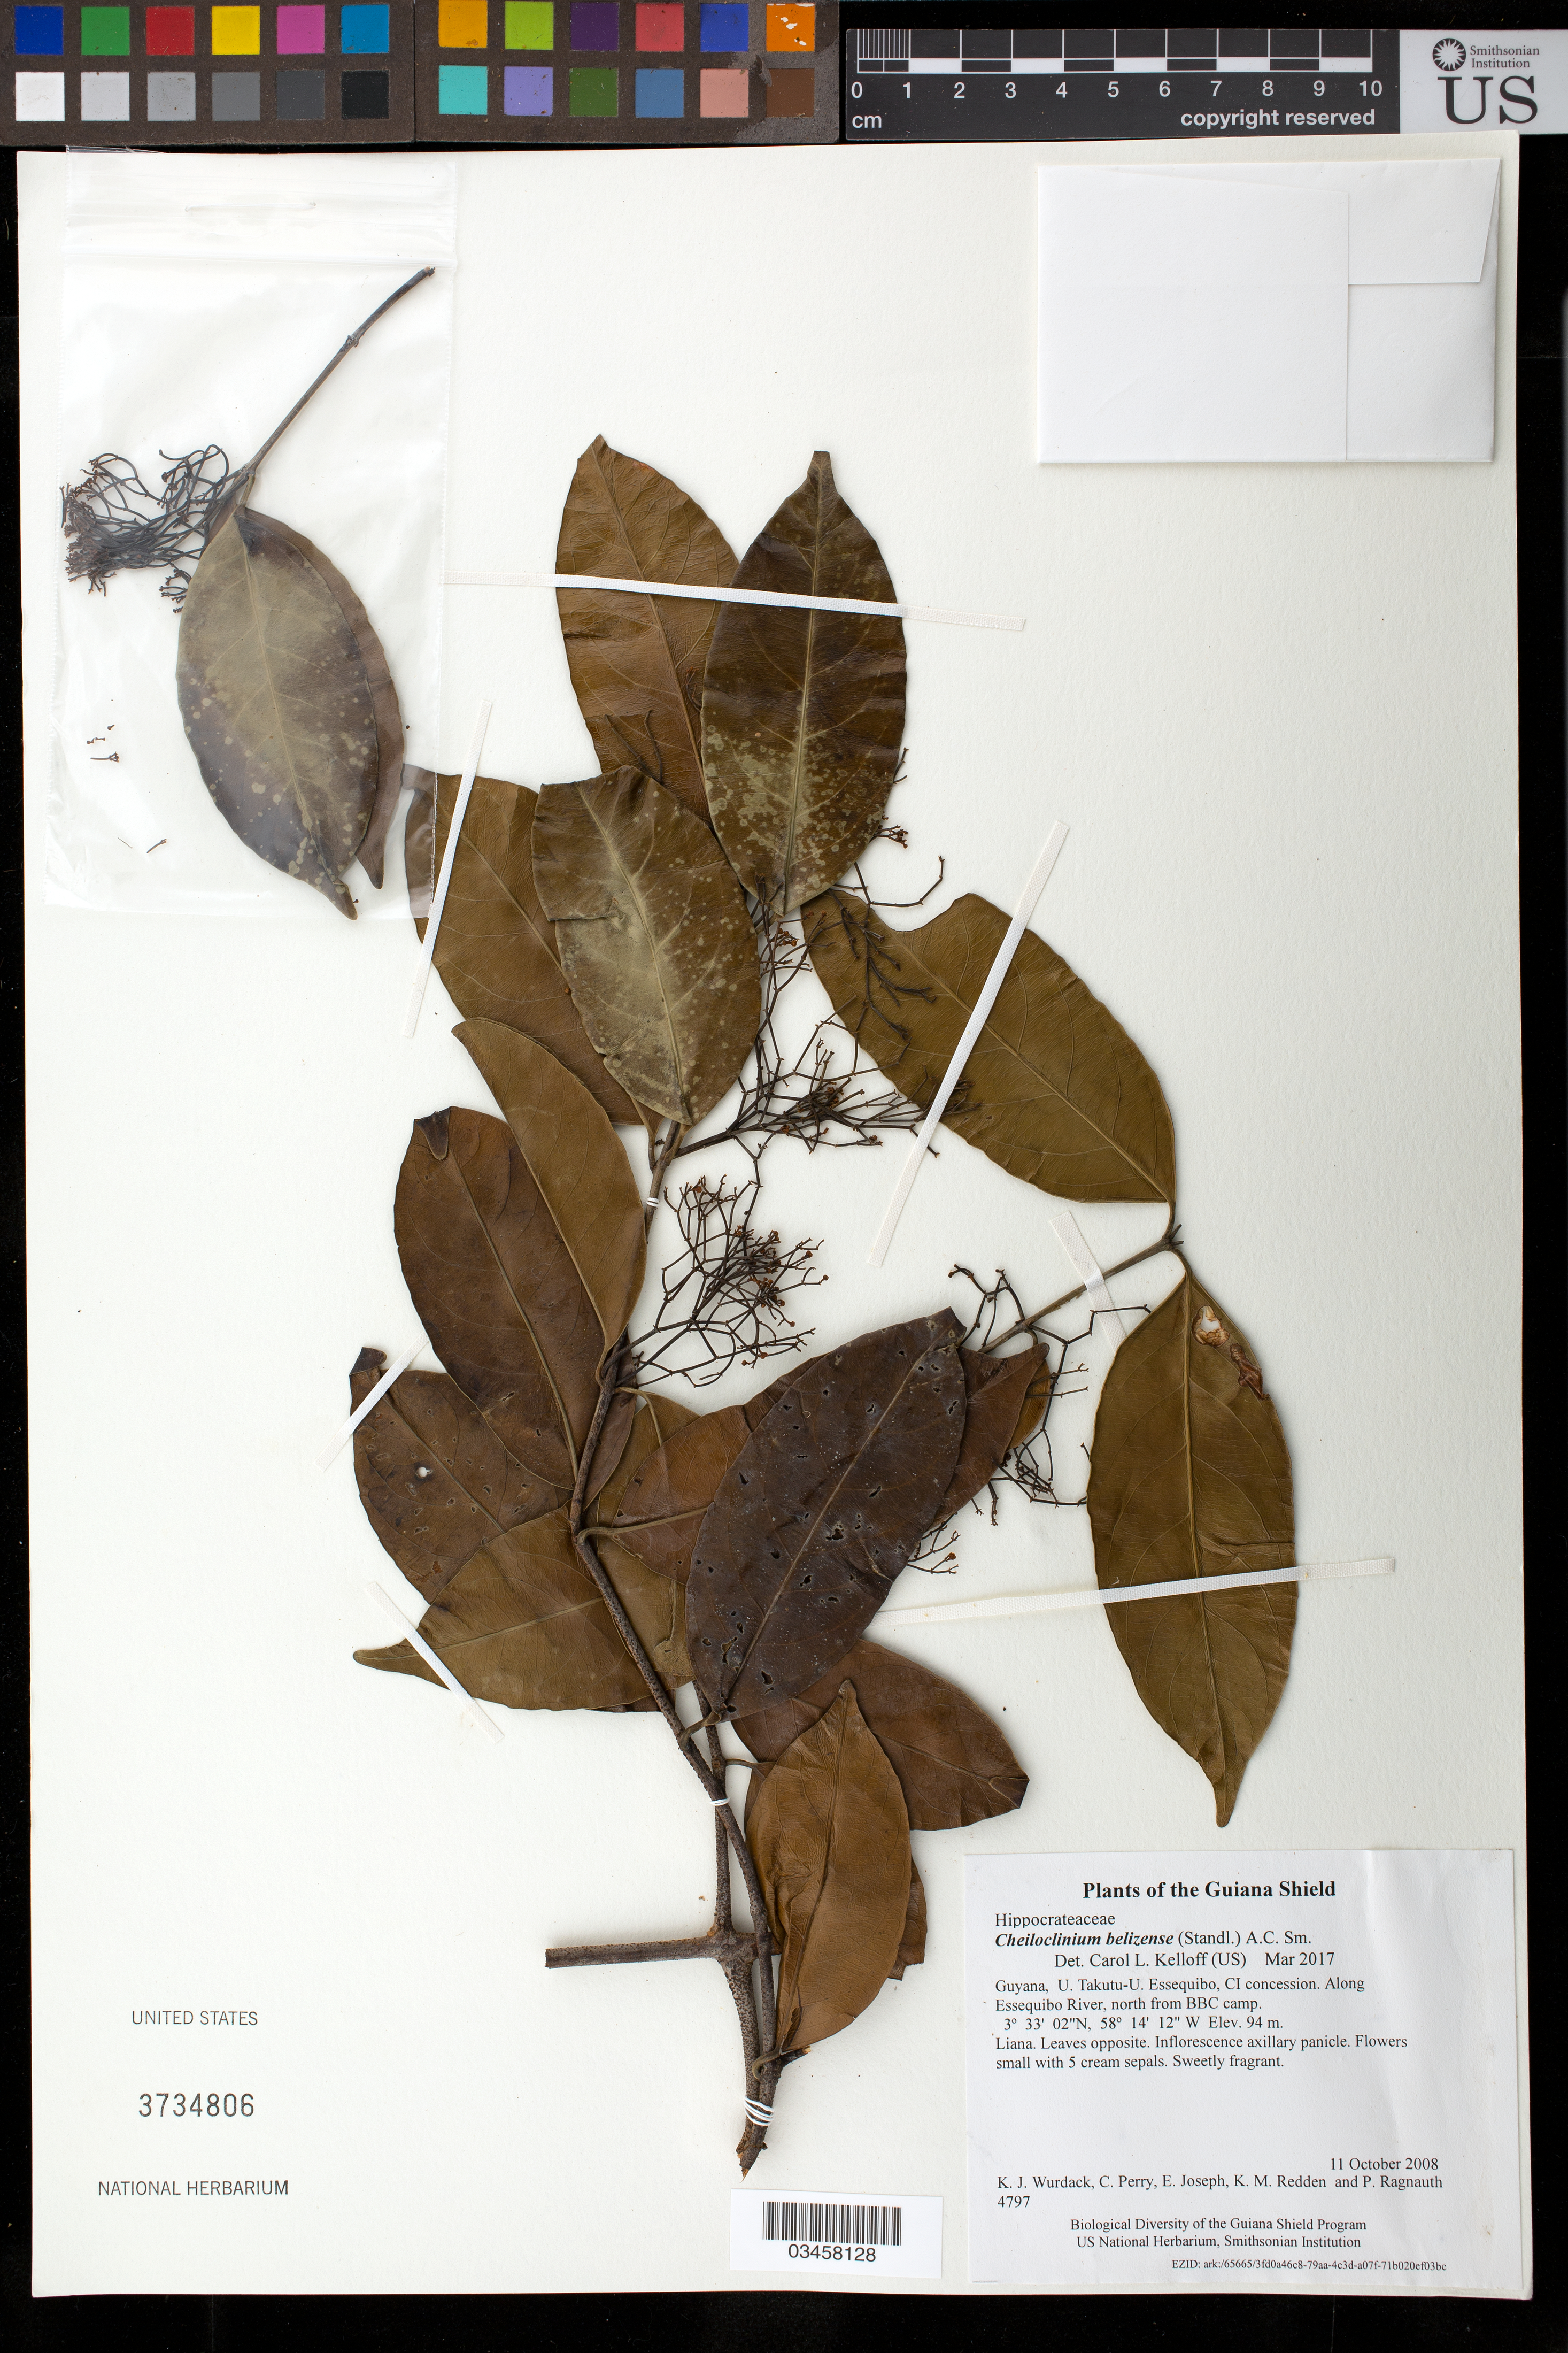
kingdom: Plantae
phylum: Tracheophyta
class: Magnoliopsida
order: Celastrales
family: Celastraceae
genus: Cheiloclinium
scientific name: Cheiloclinium belizense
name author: (Standl.) A.C. Sm.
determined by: Kelloff, Carol L., (US), Smithsonian Institution - National Museum of Natural History (UNITED STATES)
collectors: K. Wurdack, C. Perry, E. Joseph, K. M. Redden & P. Ragnauth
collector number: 4797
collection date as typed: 11 October 2008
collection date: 2008-10-11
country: Guyana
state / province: U. Takutu-U. Essequibo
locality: CI concession. Along Essequibo River, north from BBC camp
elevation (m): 94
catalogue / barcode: US 3734806